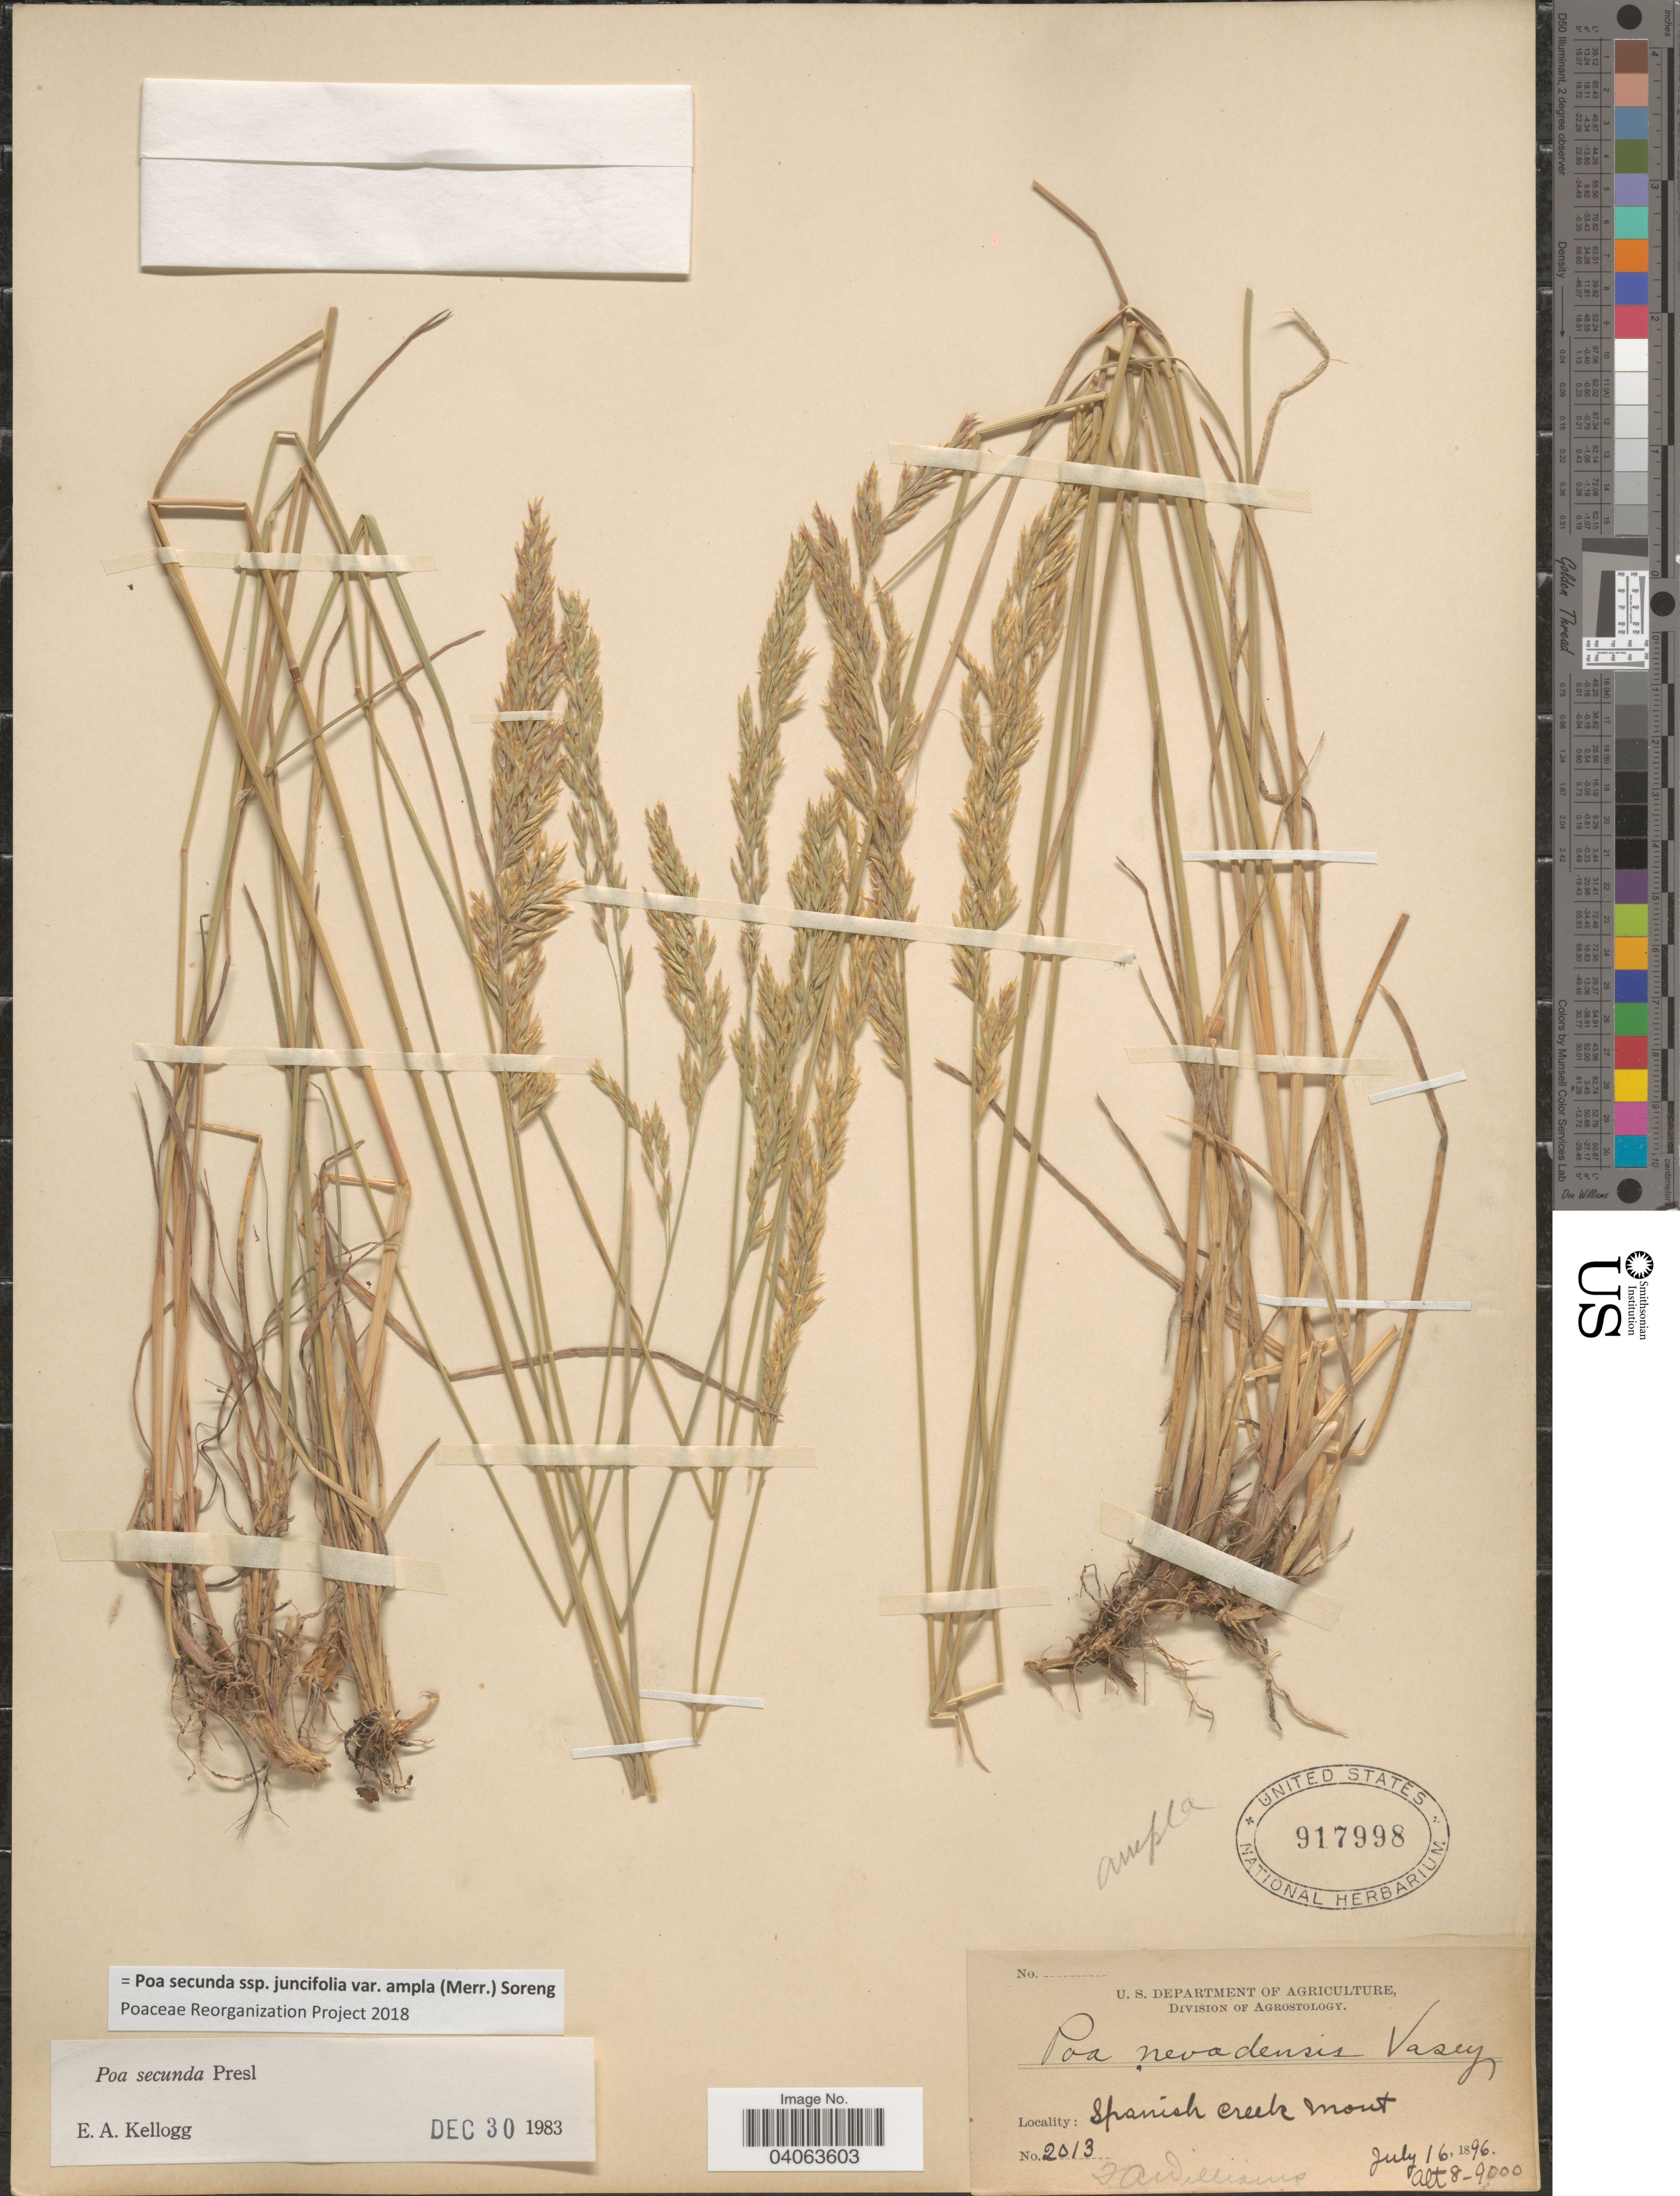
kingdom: Plantae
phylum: Tracheophyta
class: Liliopsida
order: Poales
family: Poaceae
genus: Poa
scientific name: Poa secunda subsp. juncifolia var. ampla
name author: (Merr.) Soreng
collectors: T. Williams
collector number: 2013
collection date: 1896-07-16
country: United States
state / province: Montana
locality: Spanish Creek.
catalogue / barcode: US 917998